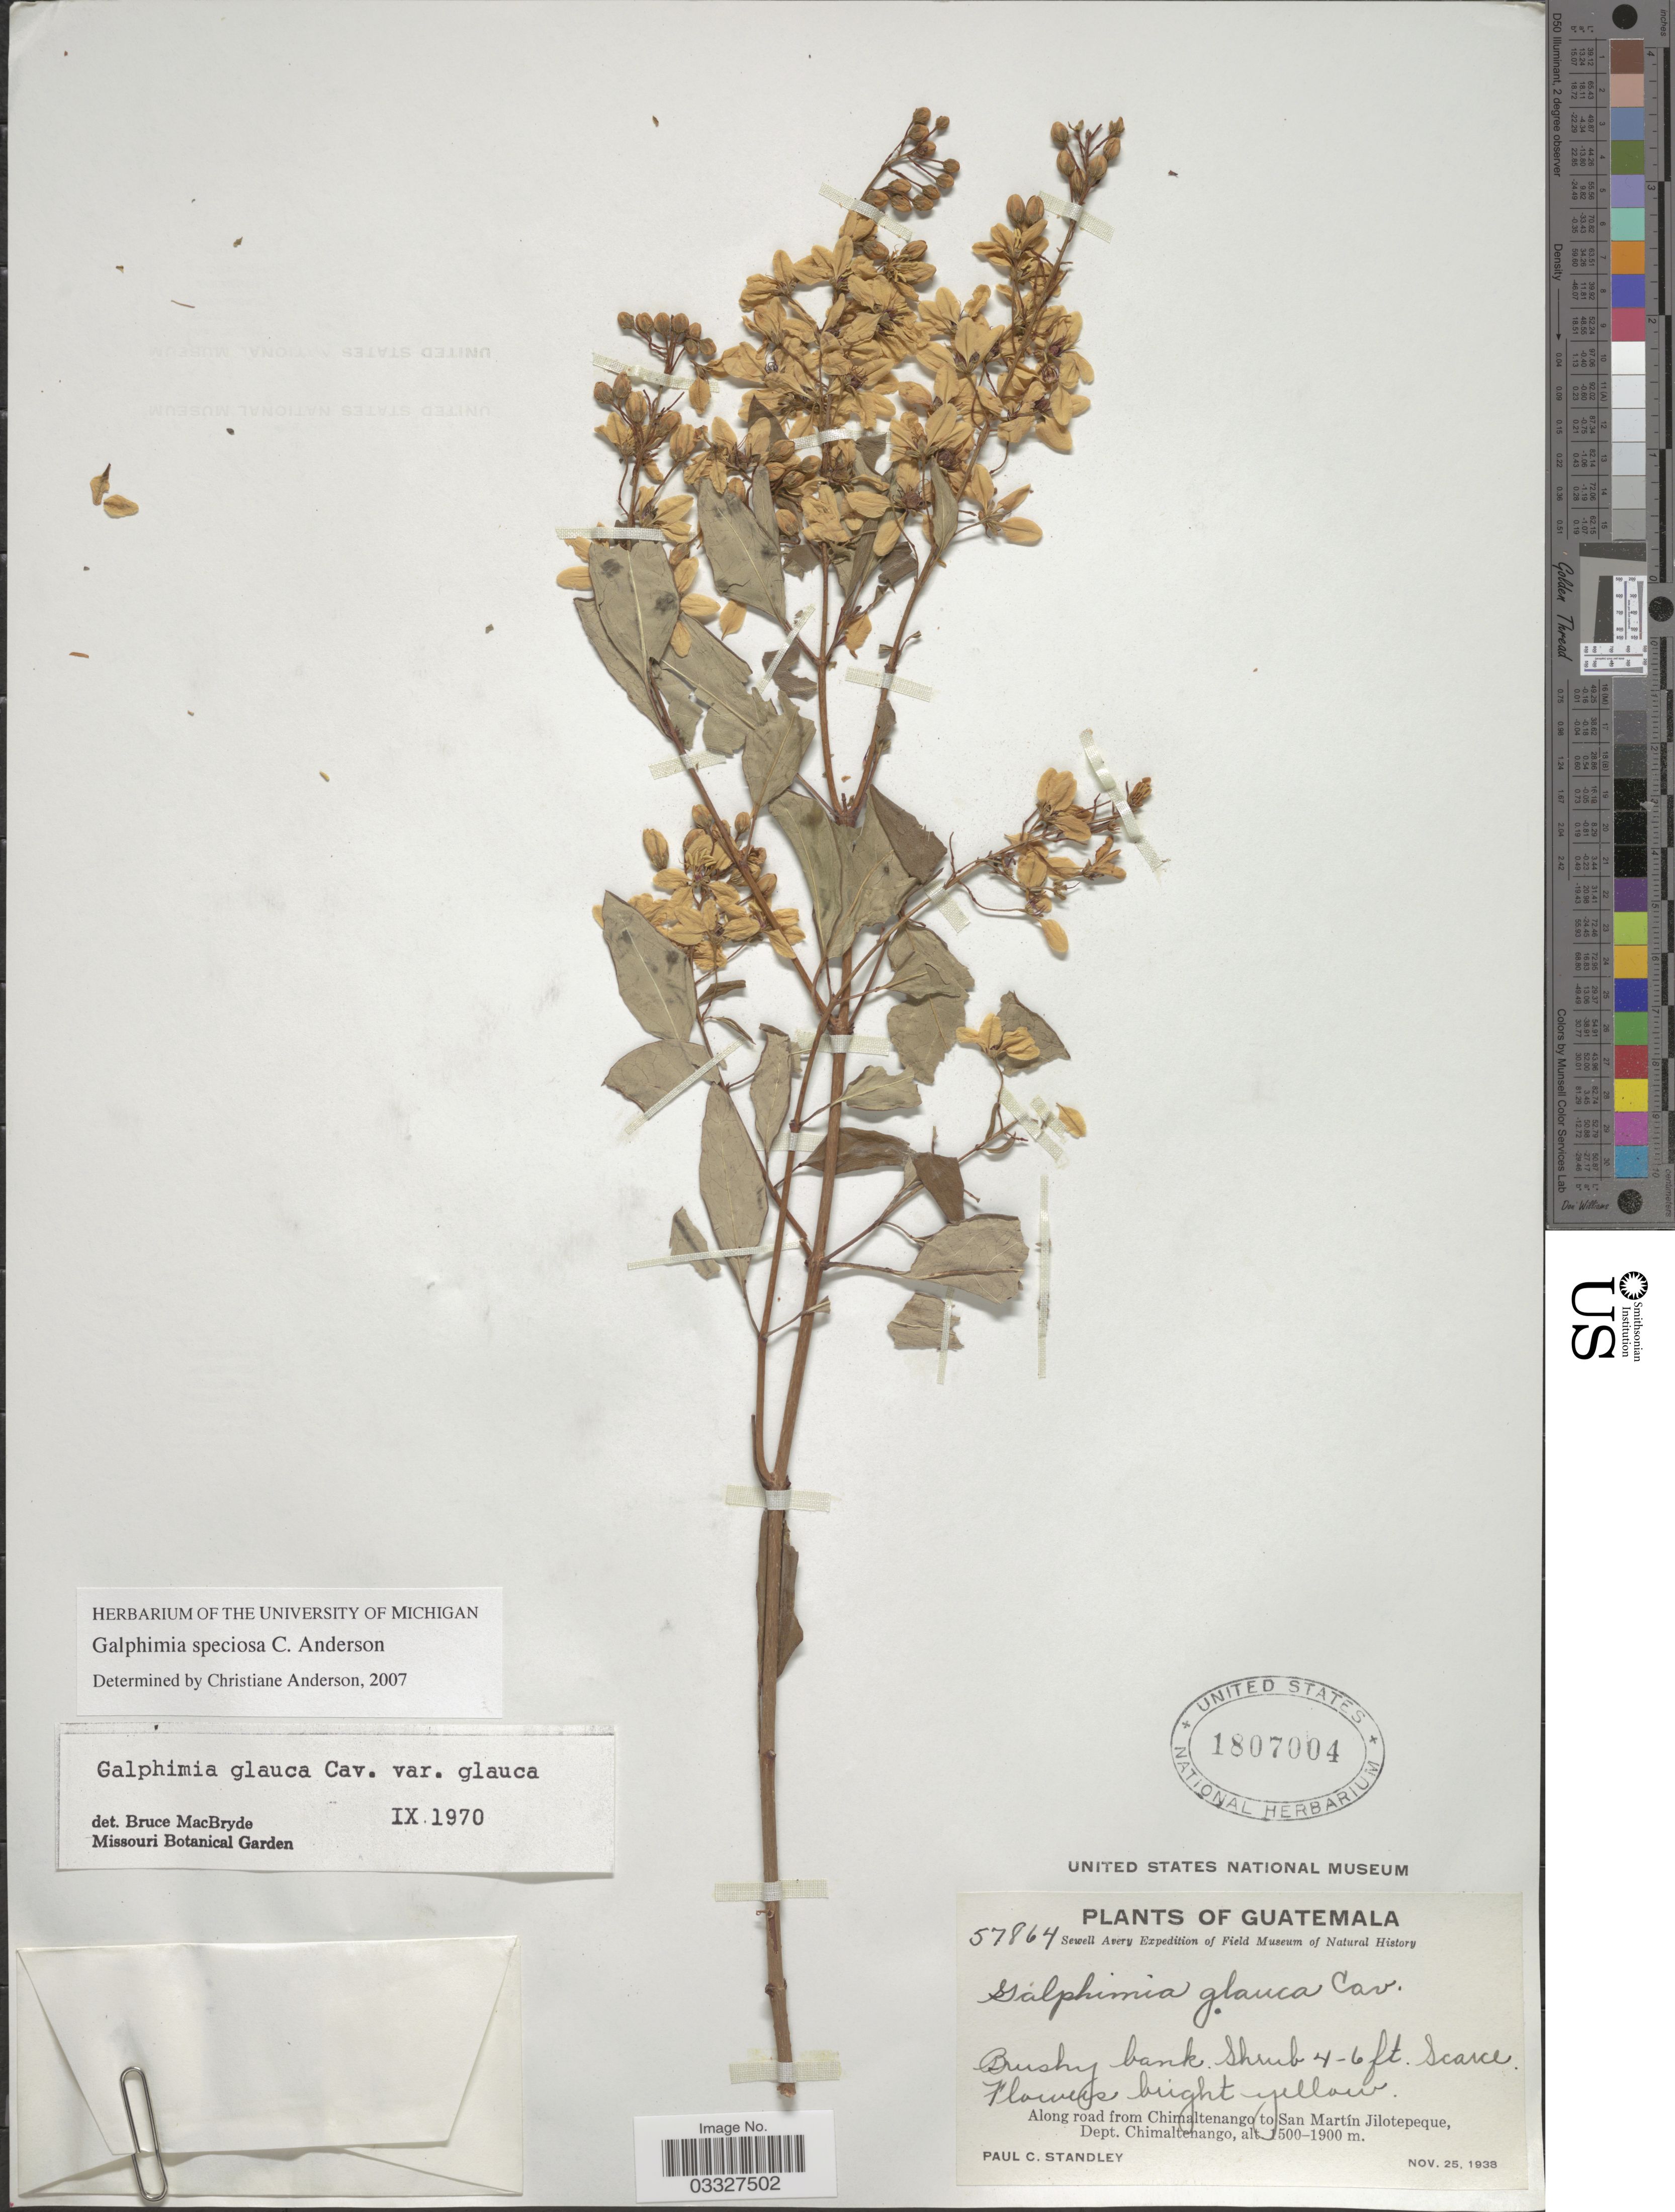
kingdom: Plantae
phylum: Tracheophyta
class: Magnoliopsida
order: Malpighiales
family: Malpighiaceae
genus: Galphimia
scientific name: Galphimia speciosa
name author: C.E. Anderson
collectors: P. C. Standley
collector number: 57864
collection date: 1938-11-25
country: Guatemala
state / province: Chimaltenango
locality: Along road from Chimaltenango to San Martín Jilotepeque, Dept. Chimaltenango.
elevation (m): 1500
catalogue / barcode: US 1807004